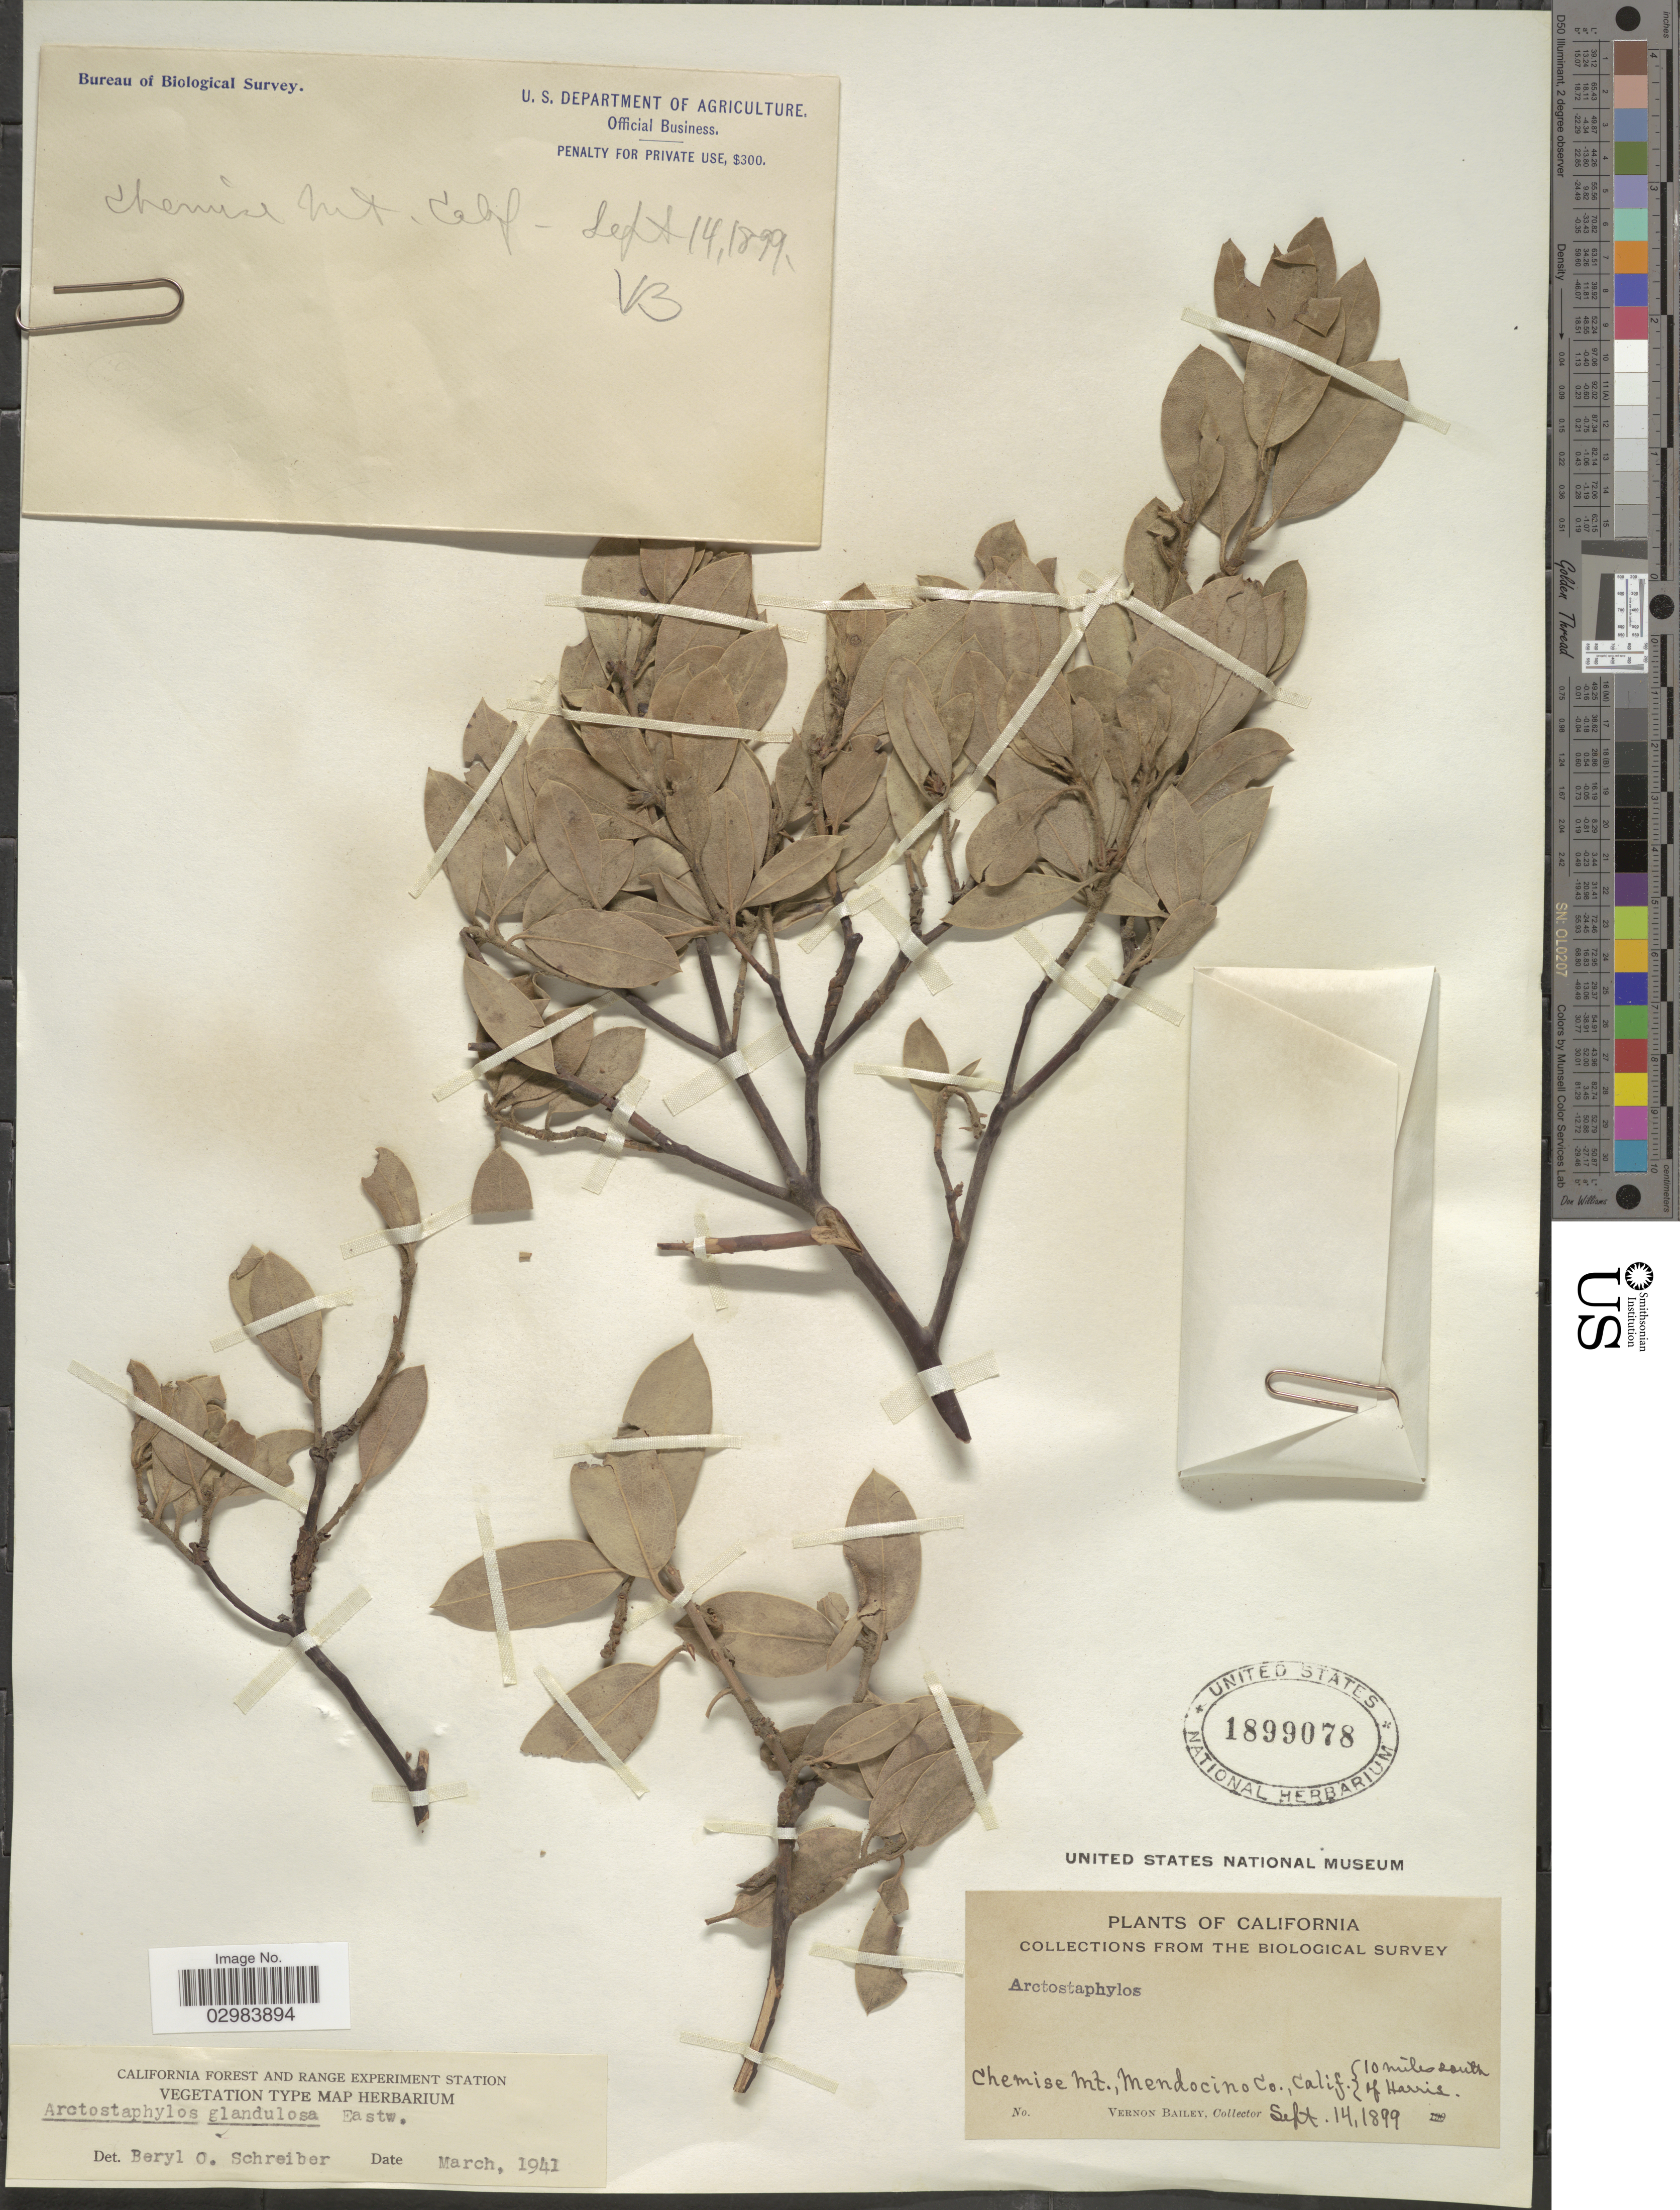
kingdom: Plantae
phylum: Tracheophyta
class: Magnoliopsida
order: Ericales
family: Ericaceae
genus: Arctostaphylos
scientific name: Arctostaphylos glandulosa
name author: Eastw.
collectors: V. O. Bailey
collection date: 1899-09-14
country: United States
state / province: California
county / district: Mendocino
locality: Chemise Mt., Mendocino Co., 10 miles south of Harris.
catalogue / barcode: US 1899078